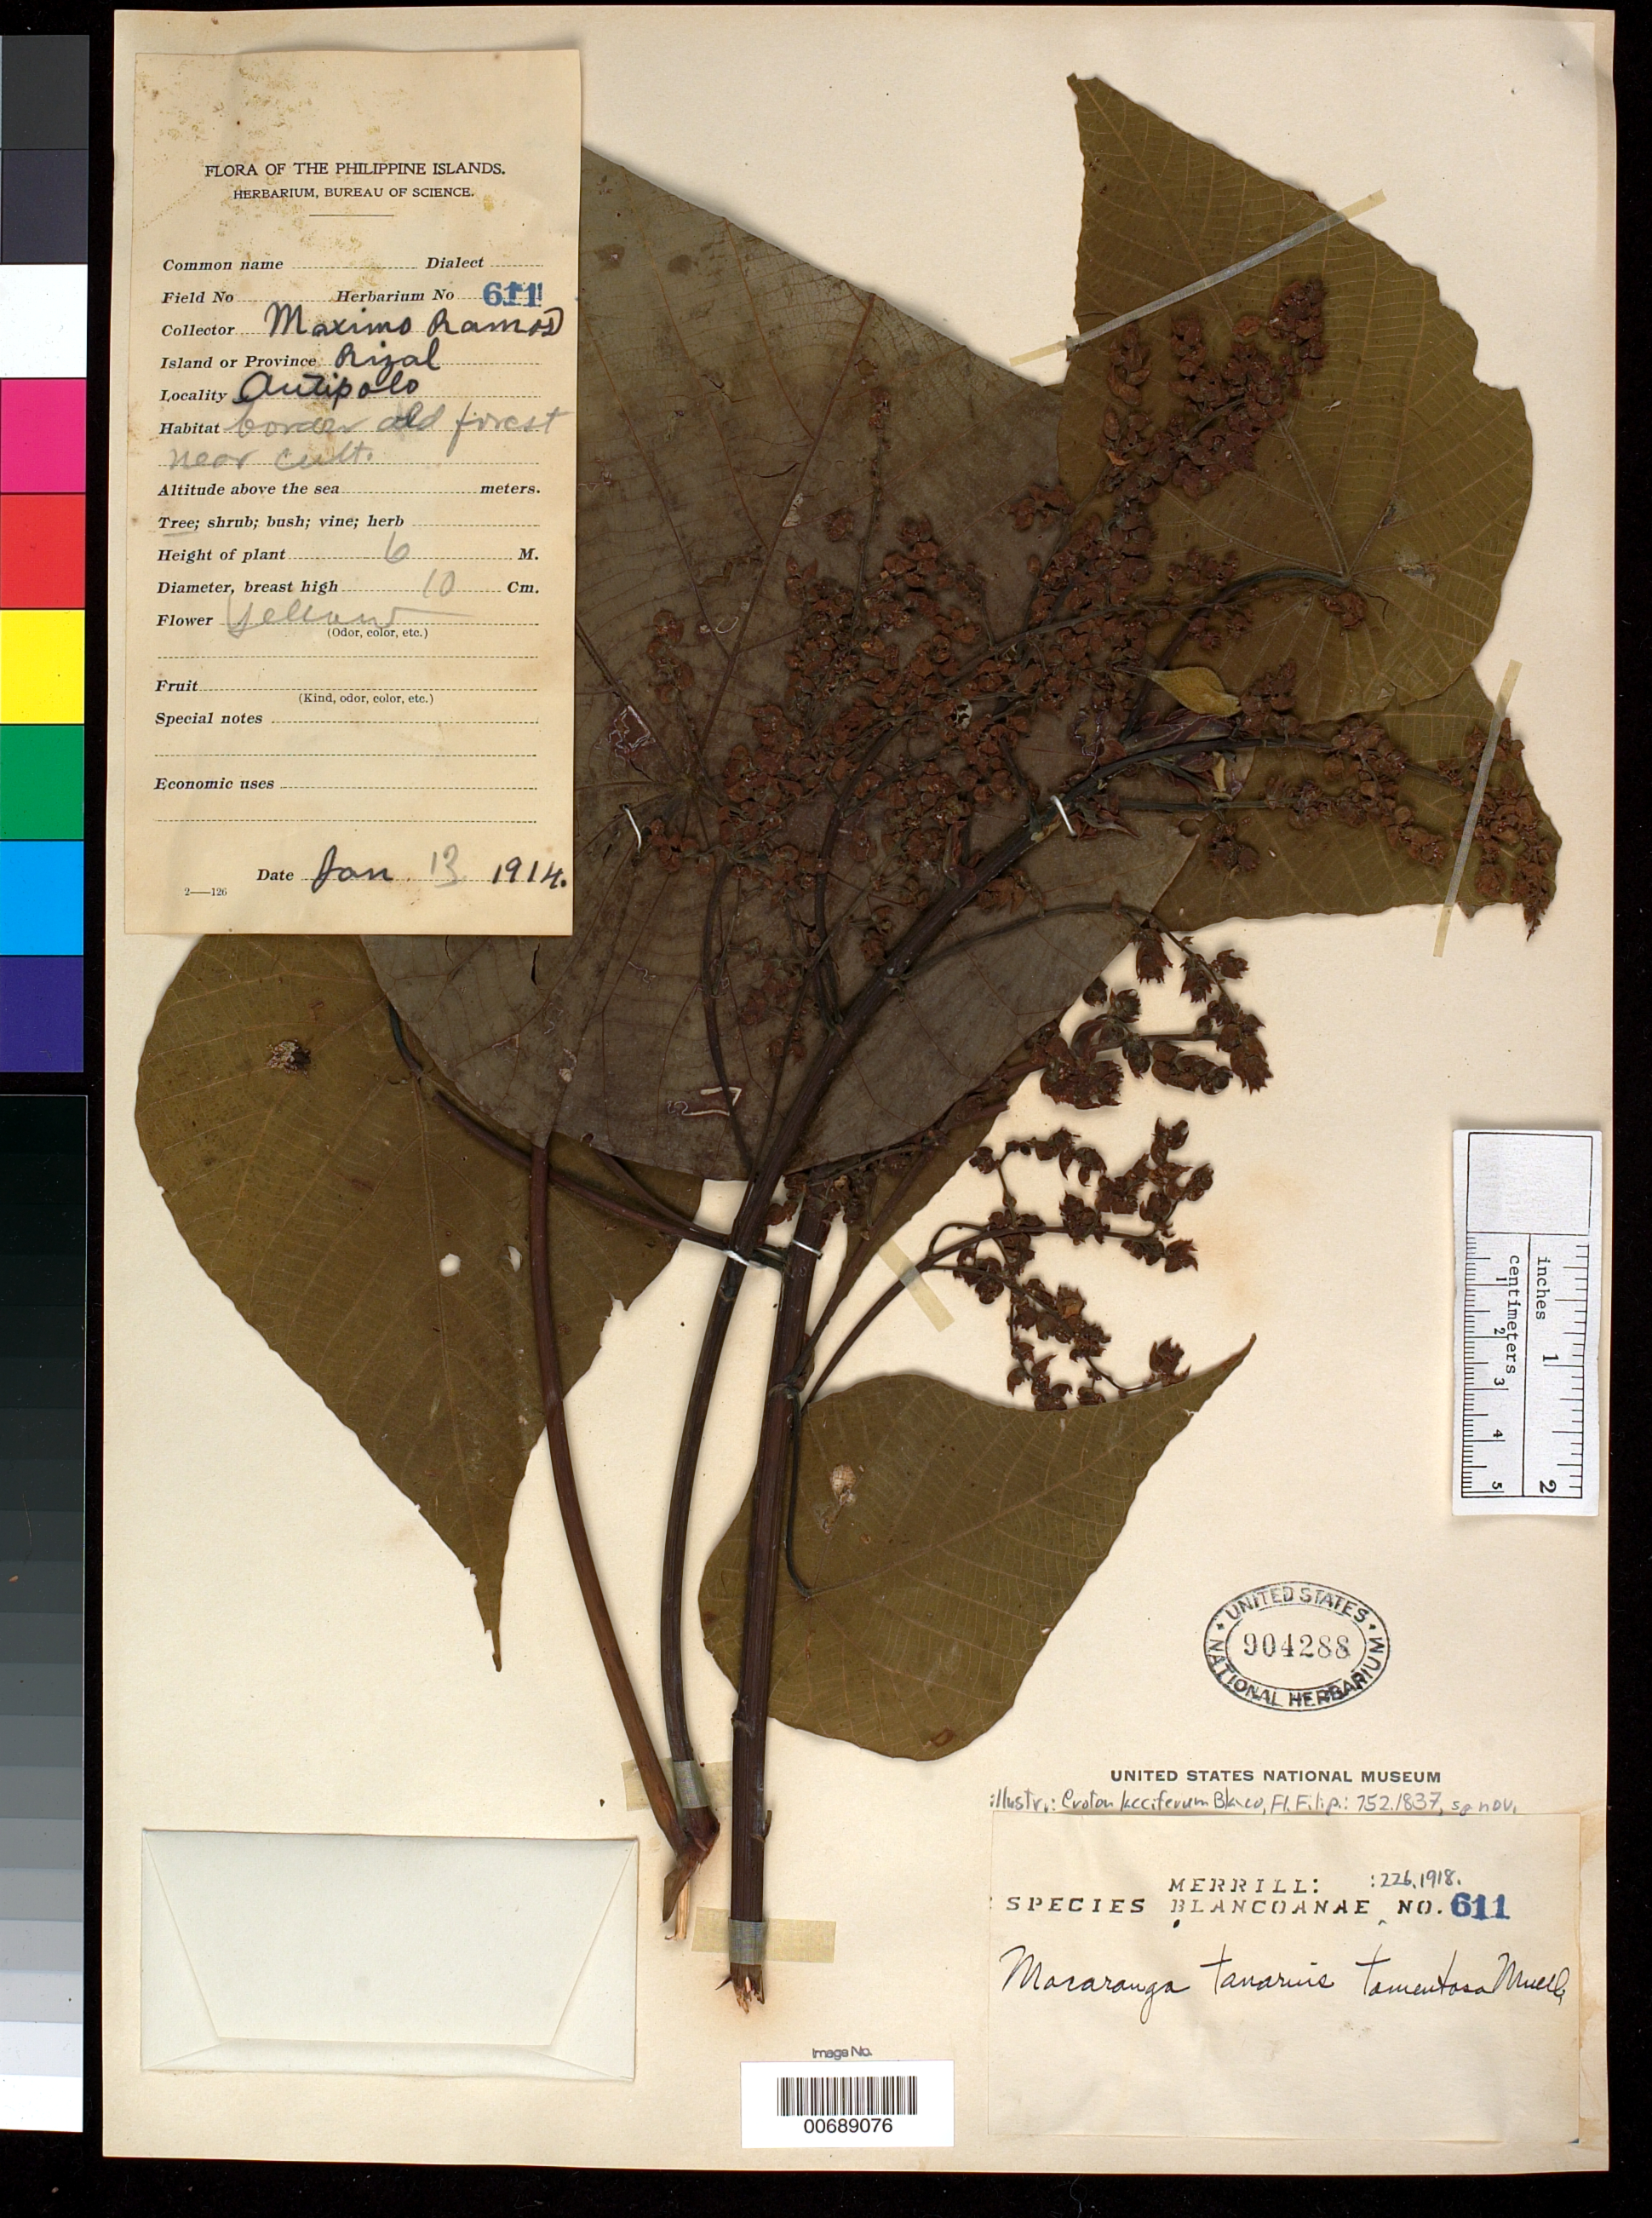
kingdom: Plantae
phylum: Tracheophyta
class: Magnoliopsida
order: Malpighiales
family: Euphorbiaceae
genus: Macaranga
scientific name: Macaranga tanarius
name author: (L.) Müll. Arg.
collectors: M. Ramos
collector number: Sp. Blancoan. 0611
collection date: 1914-01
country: Philippines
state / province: Calabarzon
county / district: Rizal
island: Luzon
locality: Antipolo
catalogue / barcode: US 904288